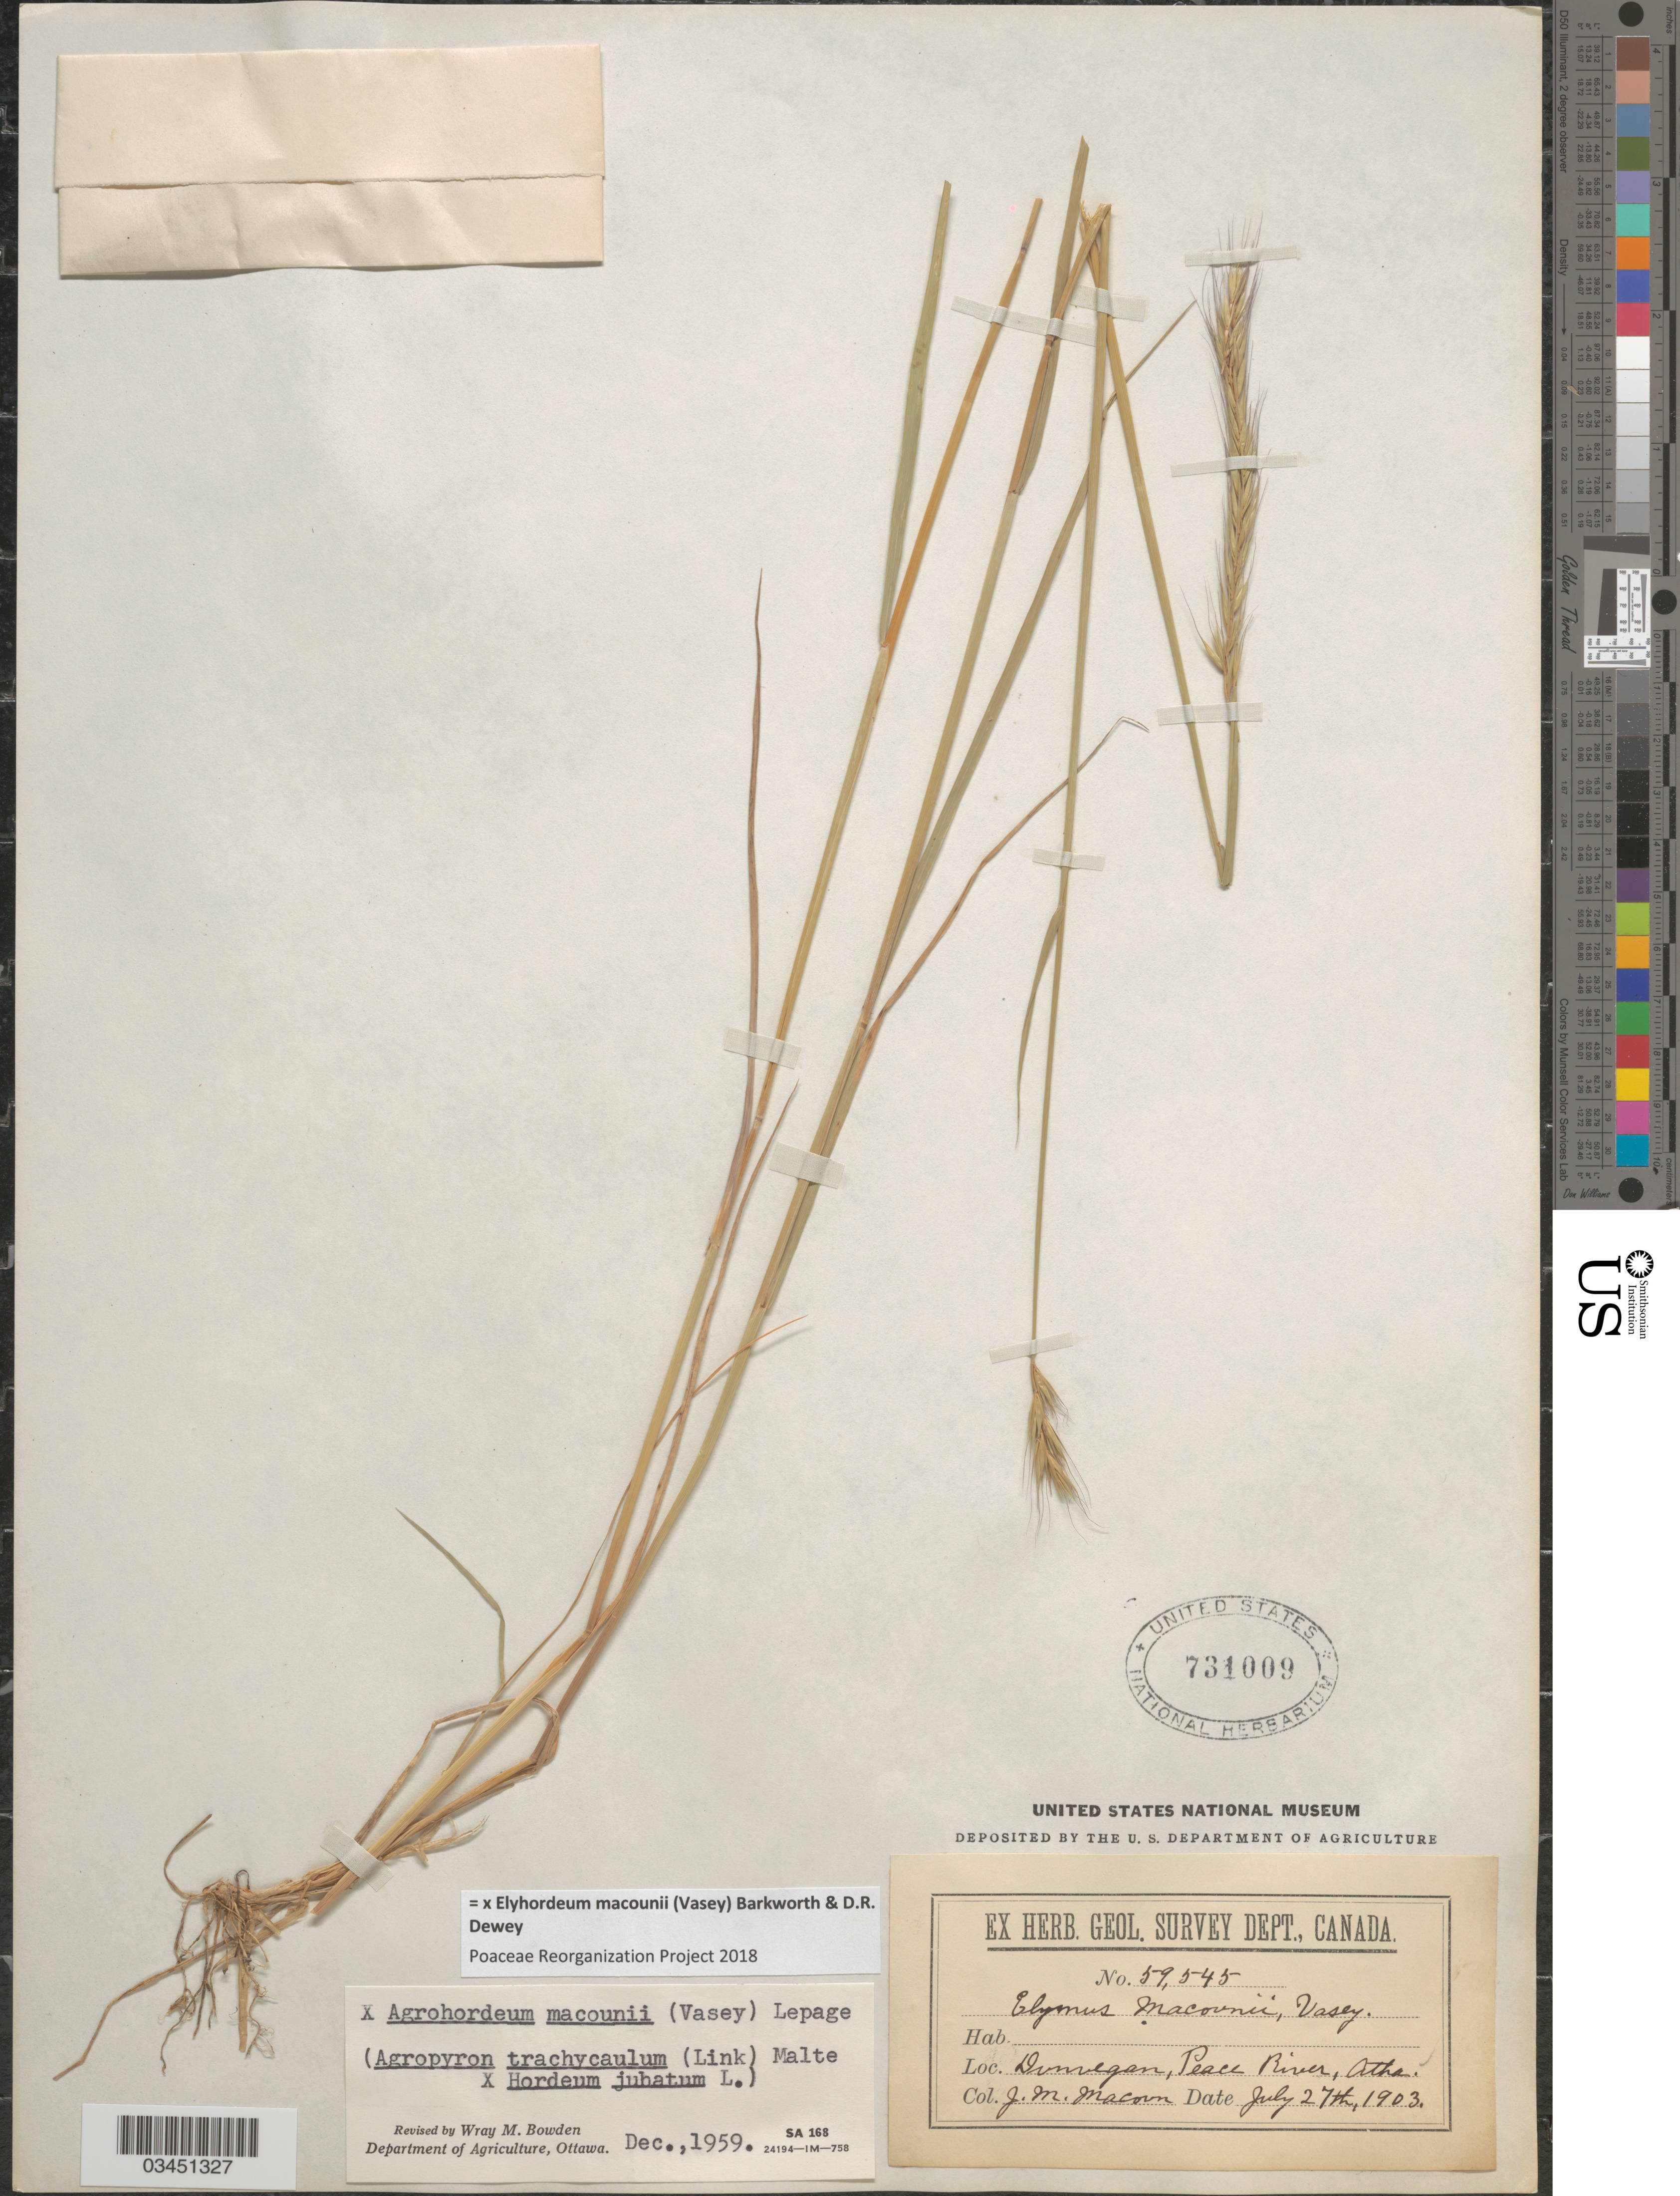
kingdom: Plantae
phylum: Tracheophyta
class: Liliopsida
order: Poales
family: Poaceae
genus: Elyhordeum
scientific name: x Elyhordeum macounii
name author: (Vasey) Barkworth & Dewey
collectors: J. M. Macoun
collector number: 59545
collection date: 1903-07-27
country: Canada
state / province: Alberta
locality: Geol. Survey Dept., Canada. Dunvegan, Peace River, Atha.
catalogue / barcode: US 731009